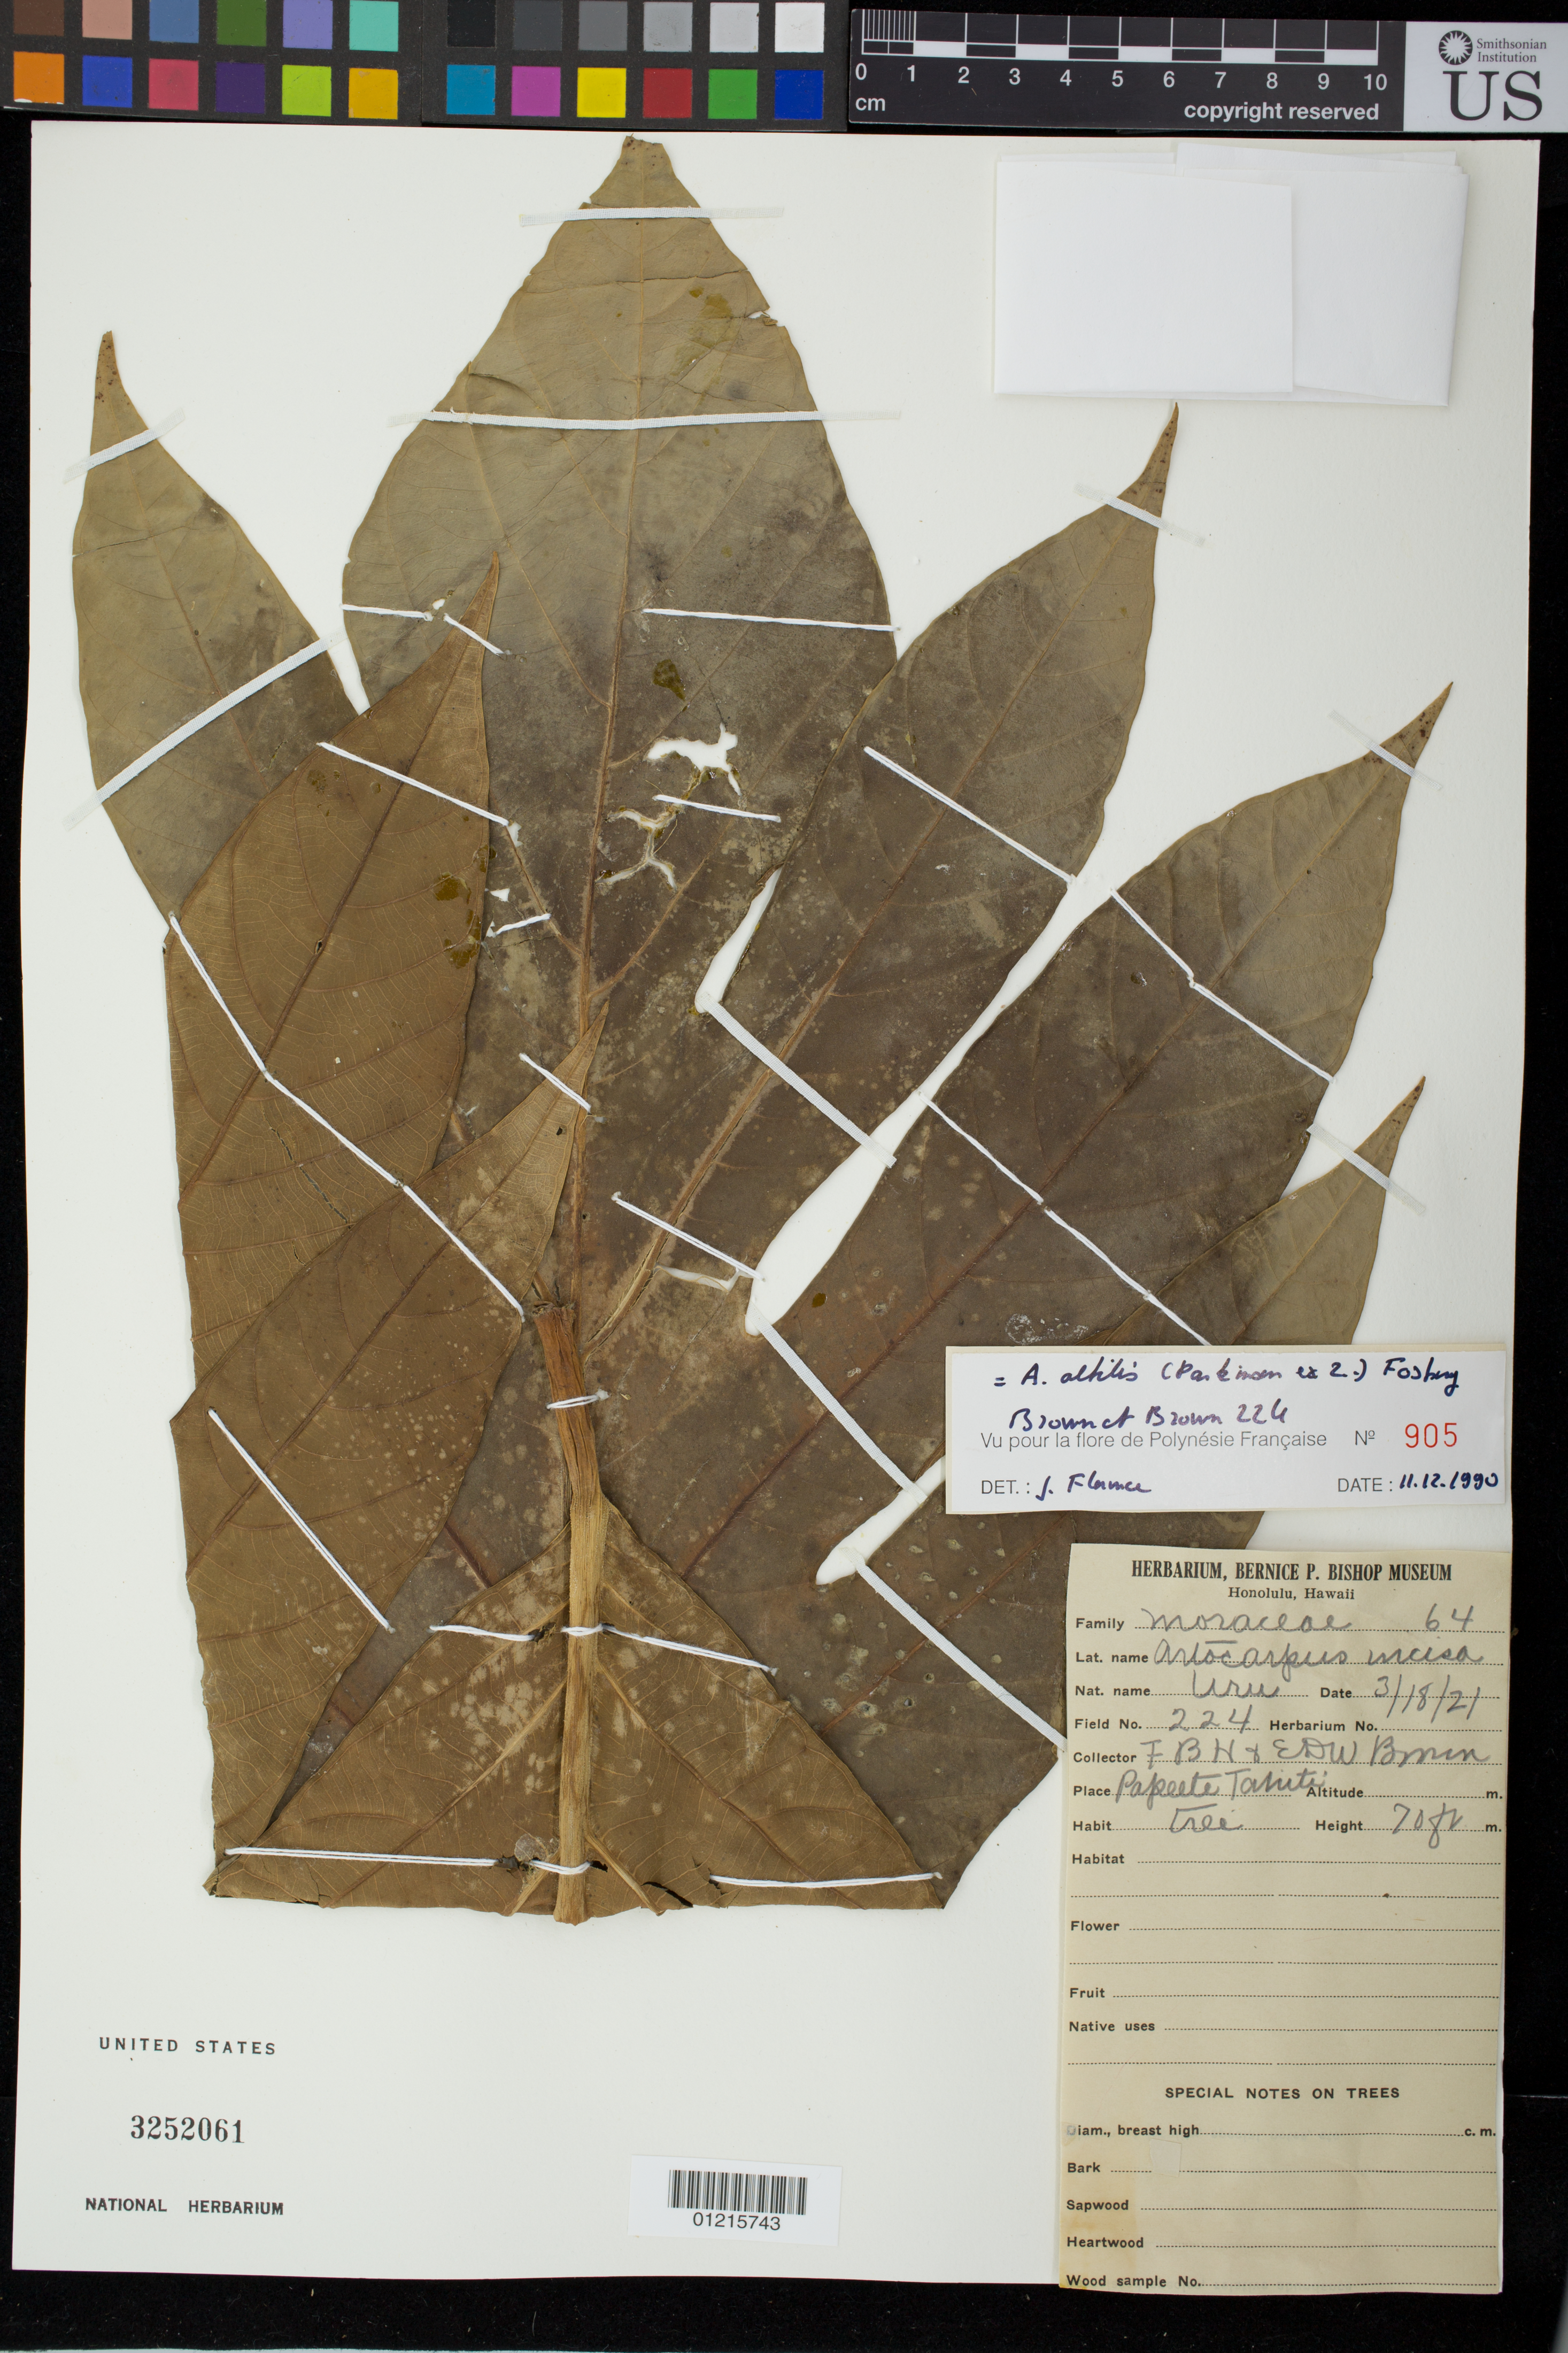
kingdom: Plantae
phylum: Tracheophyta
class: Magnoliopsida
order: Rosales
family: Moraceae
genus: Artocarpus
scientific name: Artocarpus altilis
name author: (Parkinson) Fosberg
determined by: Florence, J.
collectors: E. Brown & H. T. Brown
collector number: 224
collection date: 1921-03-18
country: French Polynesia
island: Tahiti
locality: Papeete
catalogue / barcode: US 3252061